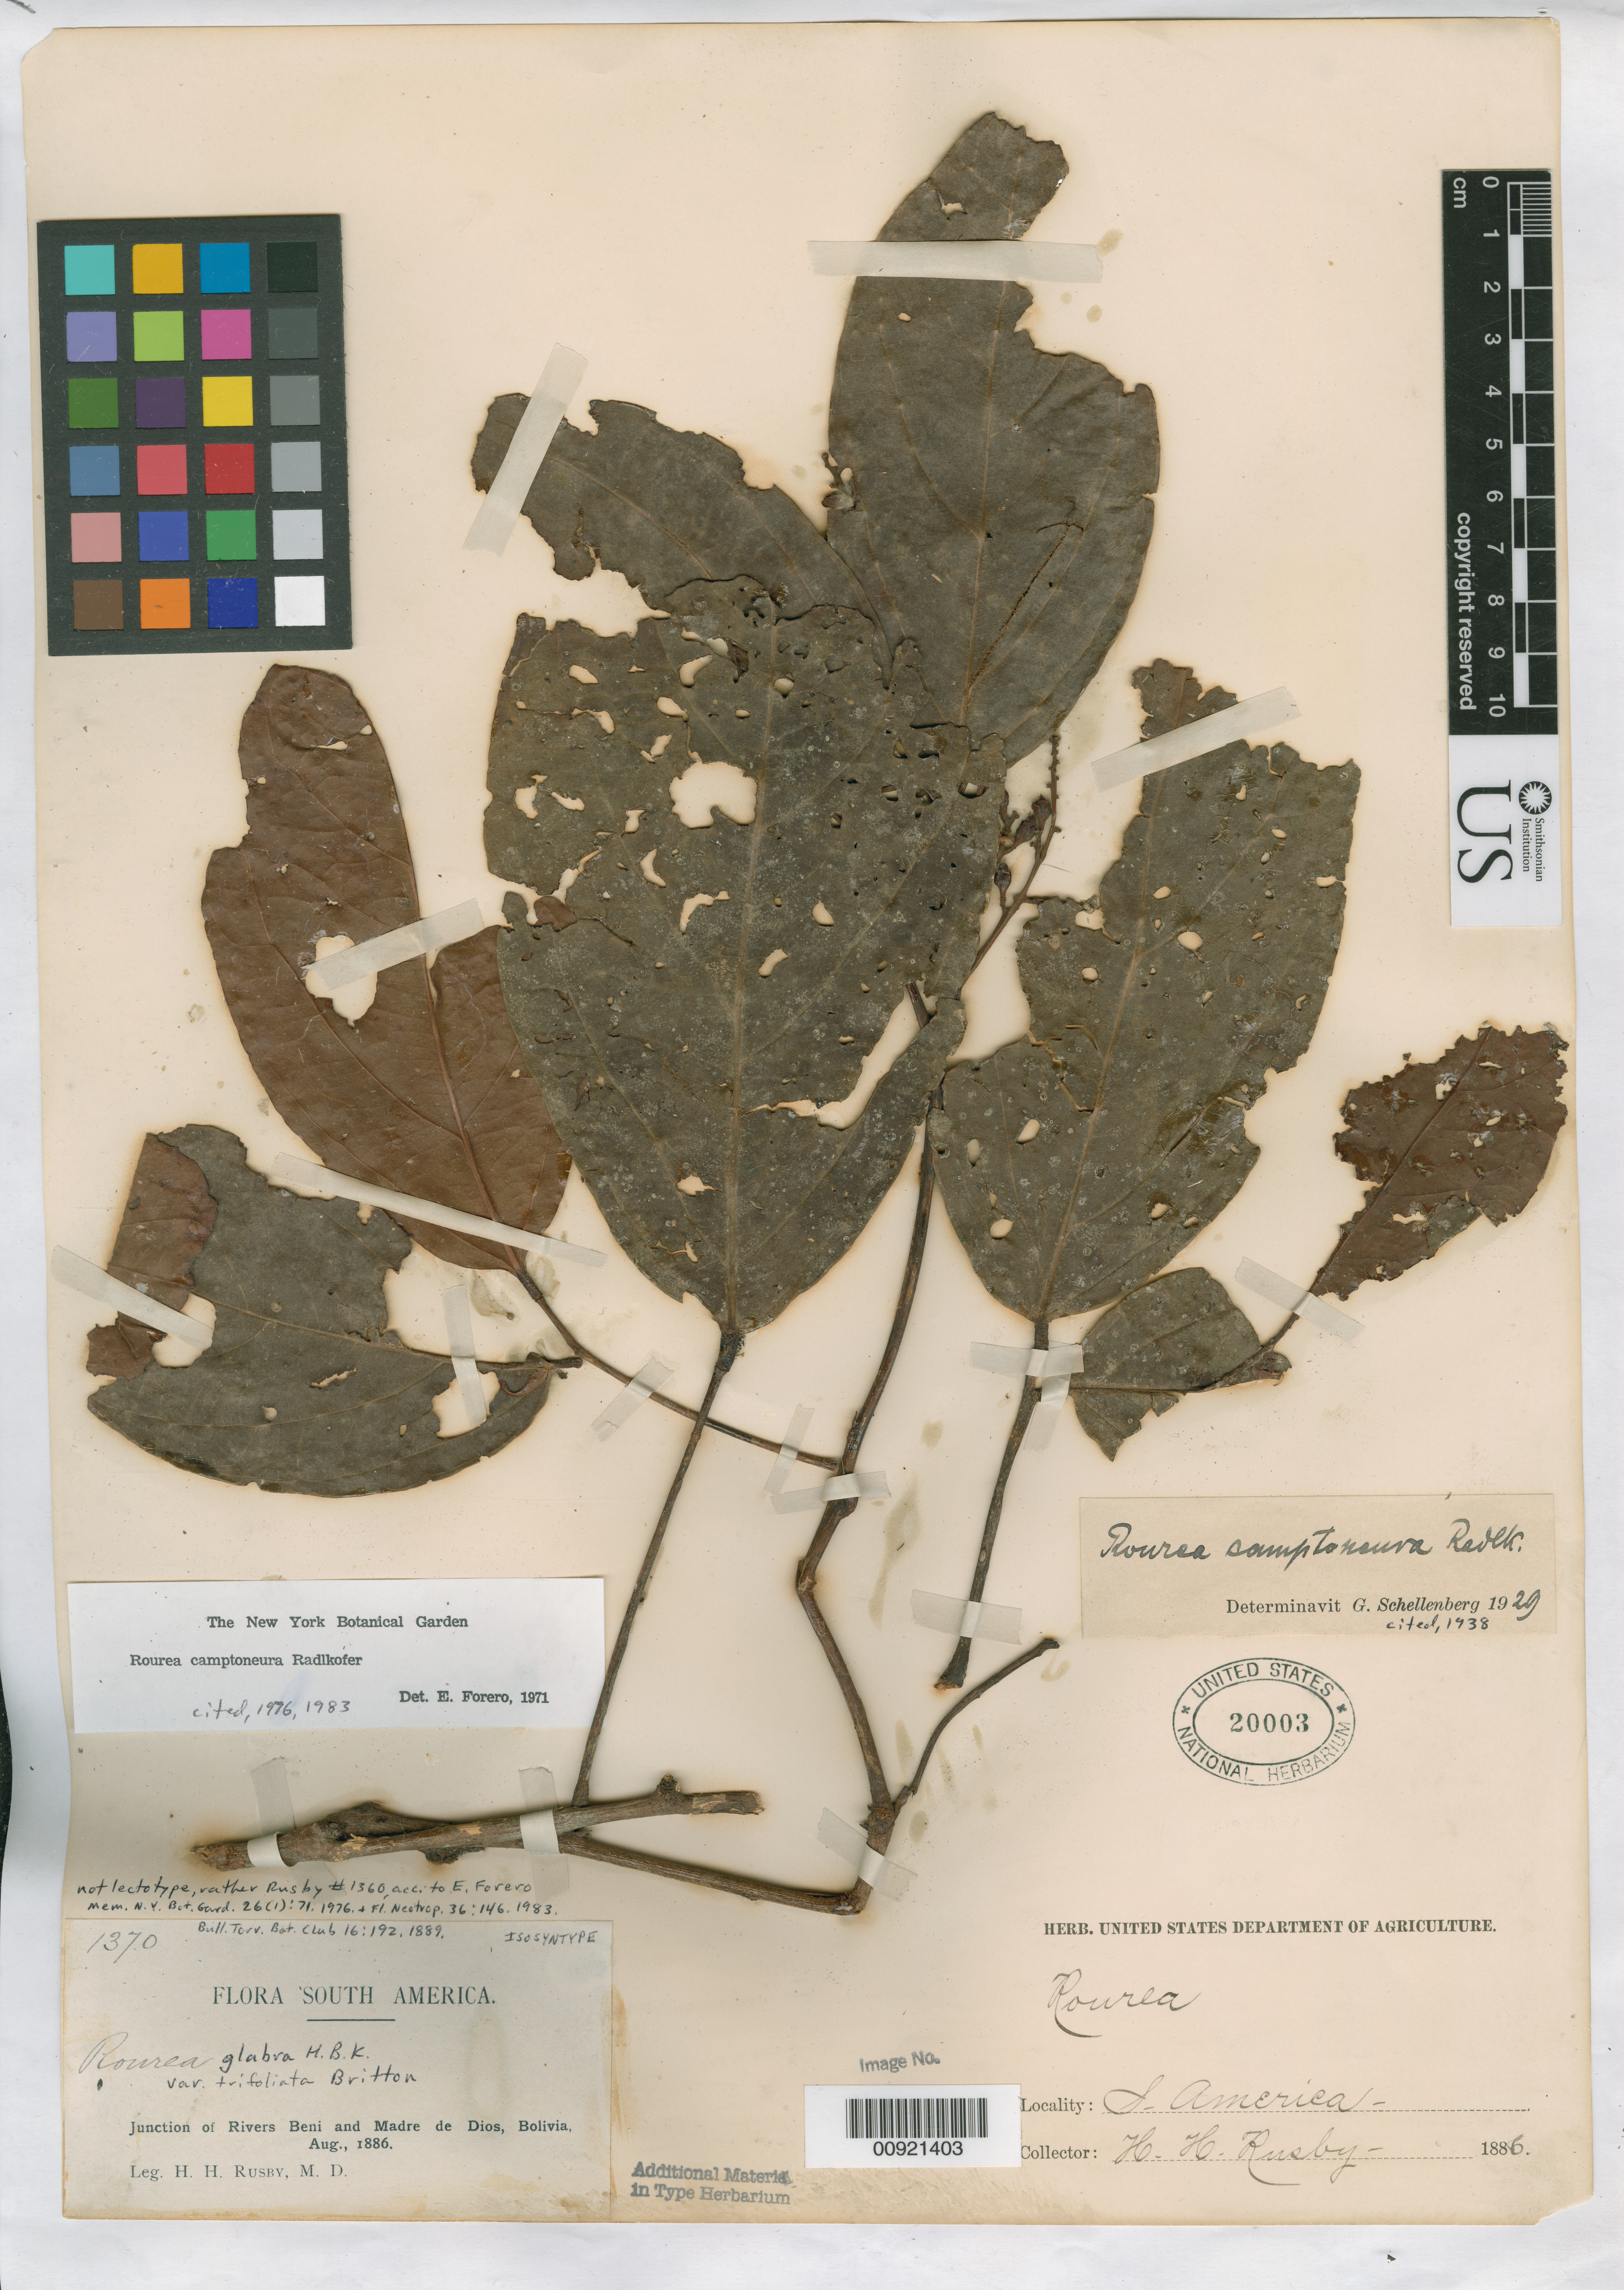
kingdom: Plantae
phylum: Tracheophyta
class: Magnoliopsida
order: Oxalidales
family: Connaraceae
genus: Rourea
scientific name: Rourea glabra var. trifoliolata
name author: Britton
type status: Isosyntype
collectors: H. H. Rusby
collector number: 1370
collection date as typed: Aug 1886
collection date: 1886-08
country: Bolivia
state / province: Beni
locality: Junction of Rivers Beni and Madre de Dios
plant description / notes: Not lectotype rather Rusby #1360, acc. to E. Forero in Mem. New York Bot. Gard. 26:71. 1976 and in Fl. Neotrop. 36:146. 1983.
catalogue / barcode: US 20003